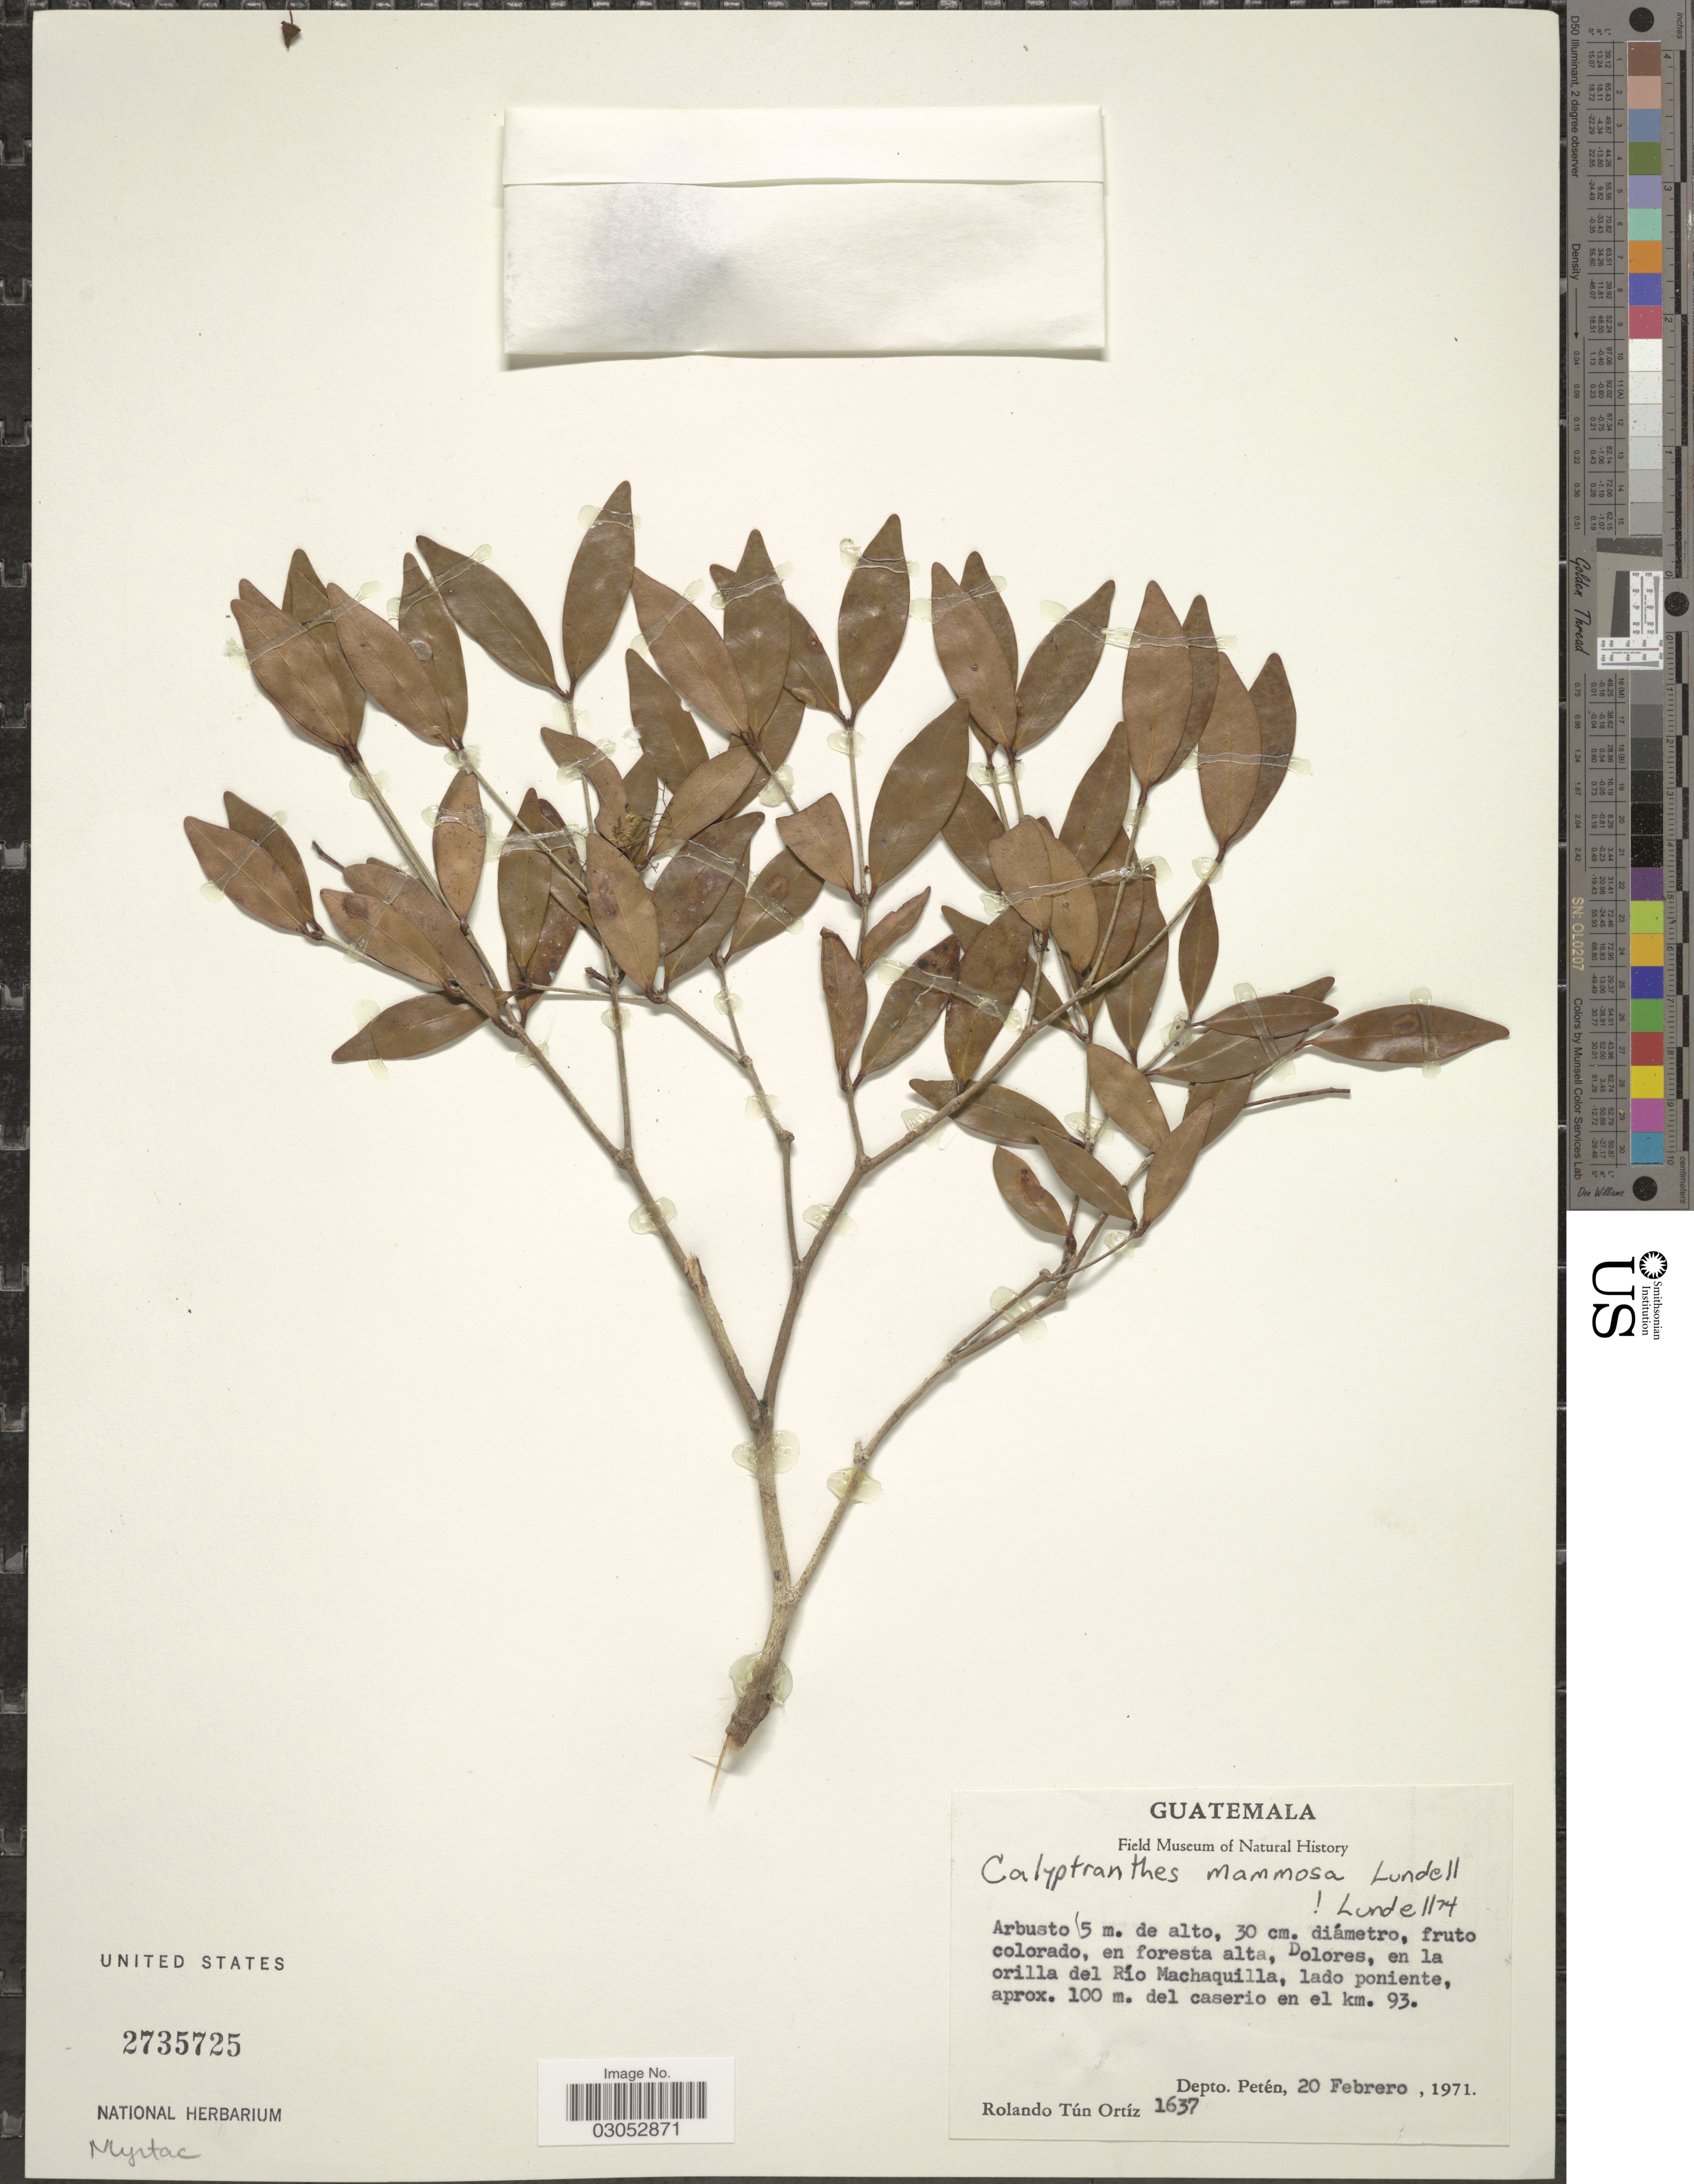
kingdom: Plantae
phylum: Tracheophyta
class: Magnoliopsida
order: Myrtales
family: Myrtaceae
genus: Myrcia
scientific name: Myrcia mammosa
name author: (Lundell) A.R. Lourenço & Sánchez-Cháv.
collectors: R. T. Ortíz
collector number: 1637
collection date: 1971-02-20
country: Guatemala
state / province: El Petén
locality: Dolores, en la orilla del Río Machaquilla, lado poniente, aprox. 100 m. del caserio en el km. 93. Depto. Petén.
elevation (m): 100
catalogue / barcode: US 2735725